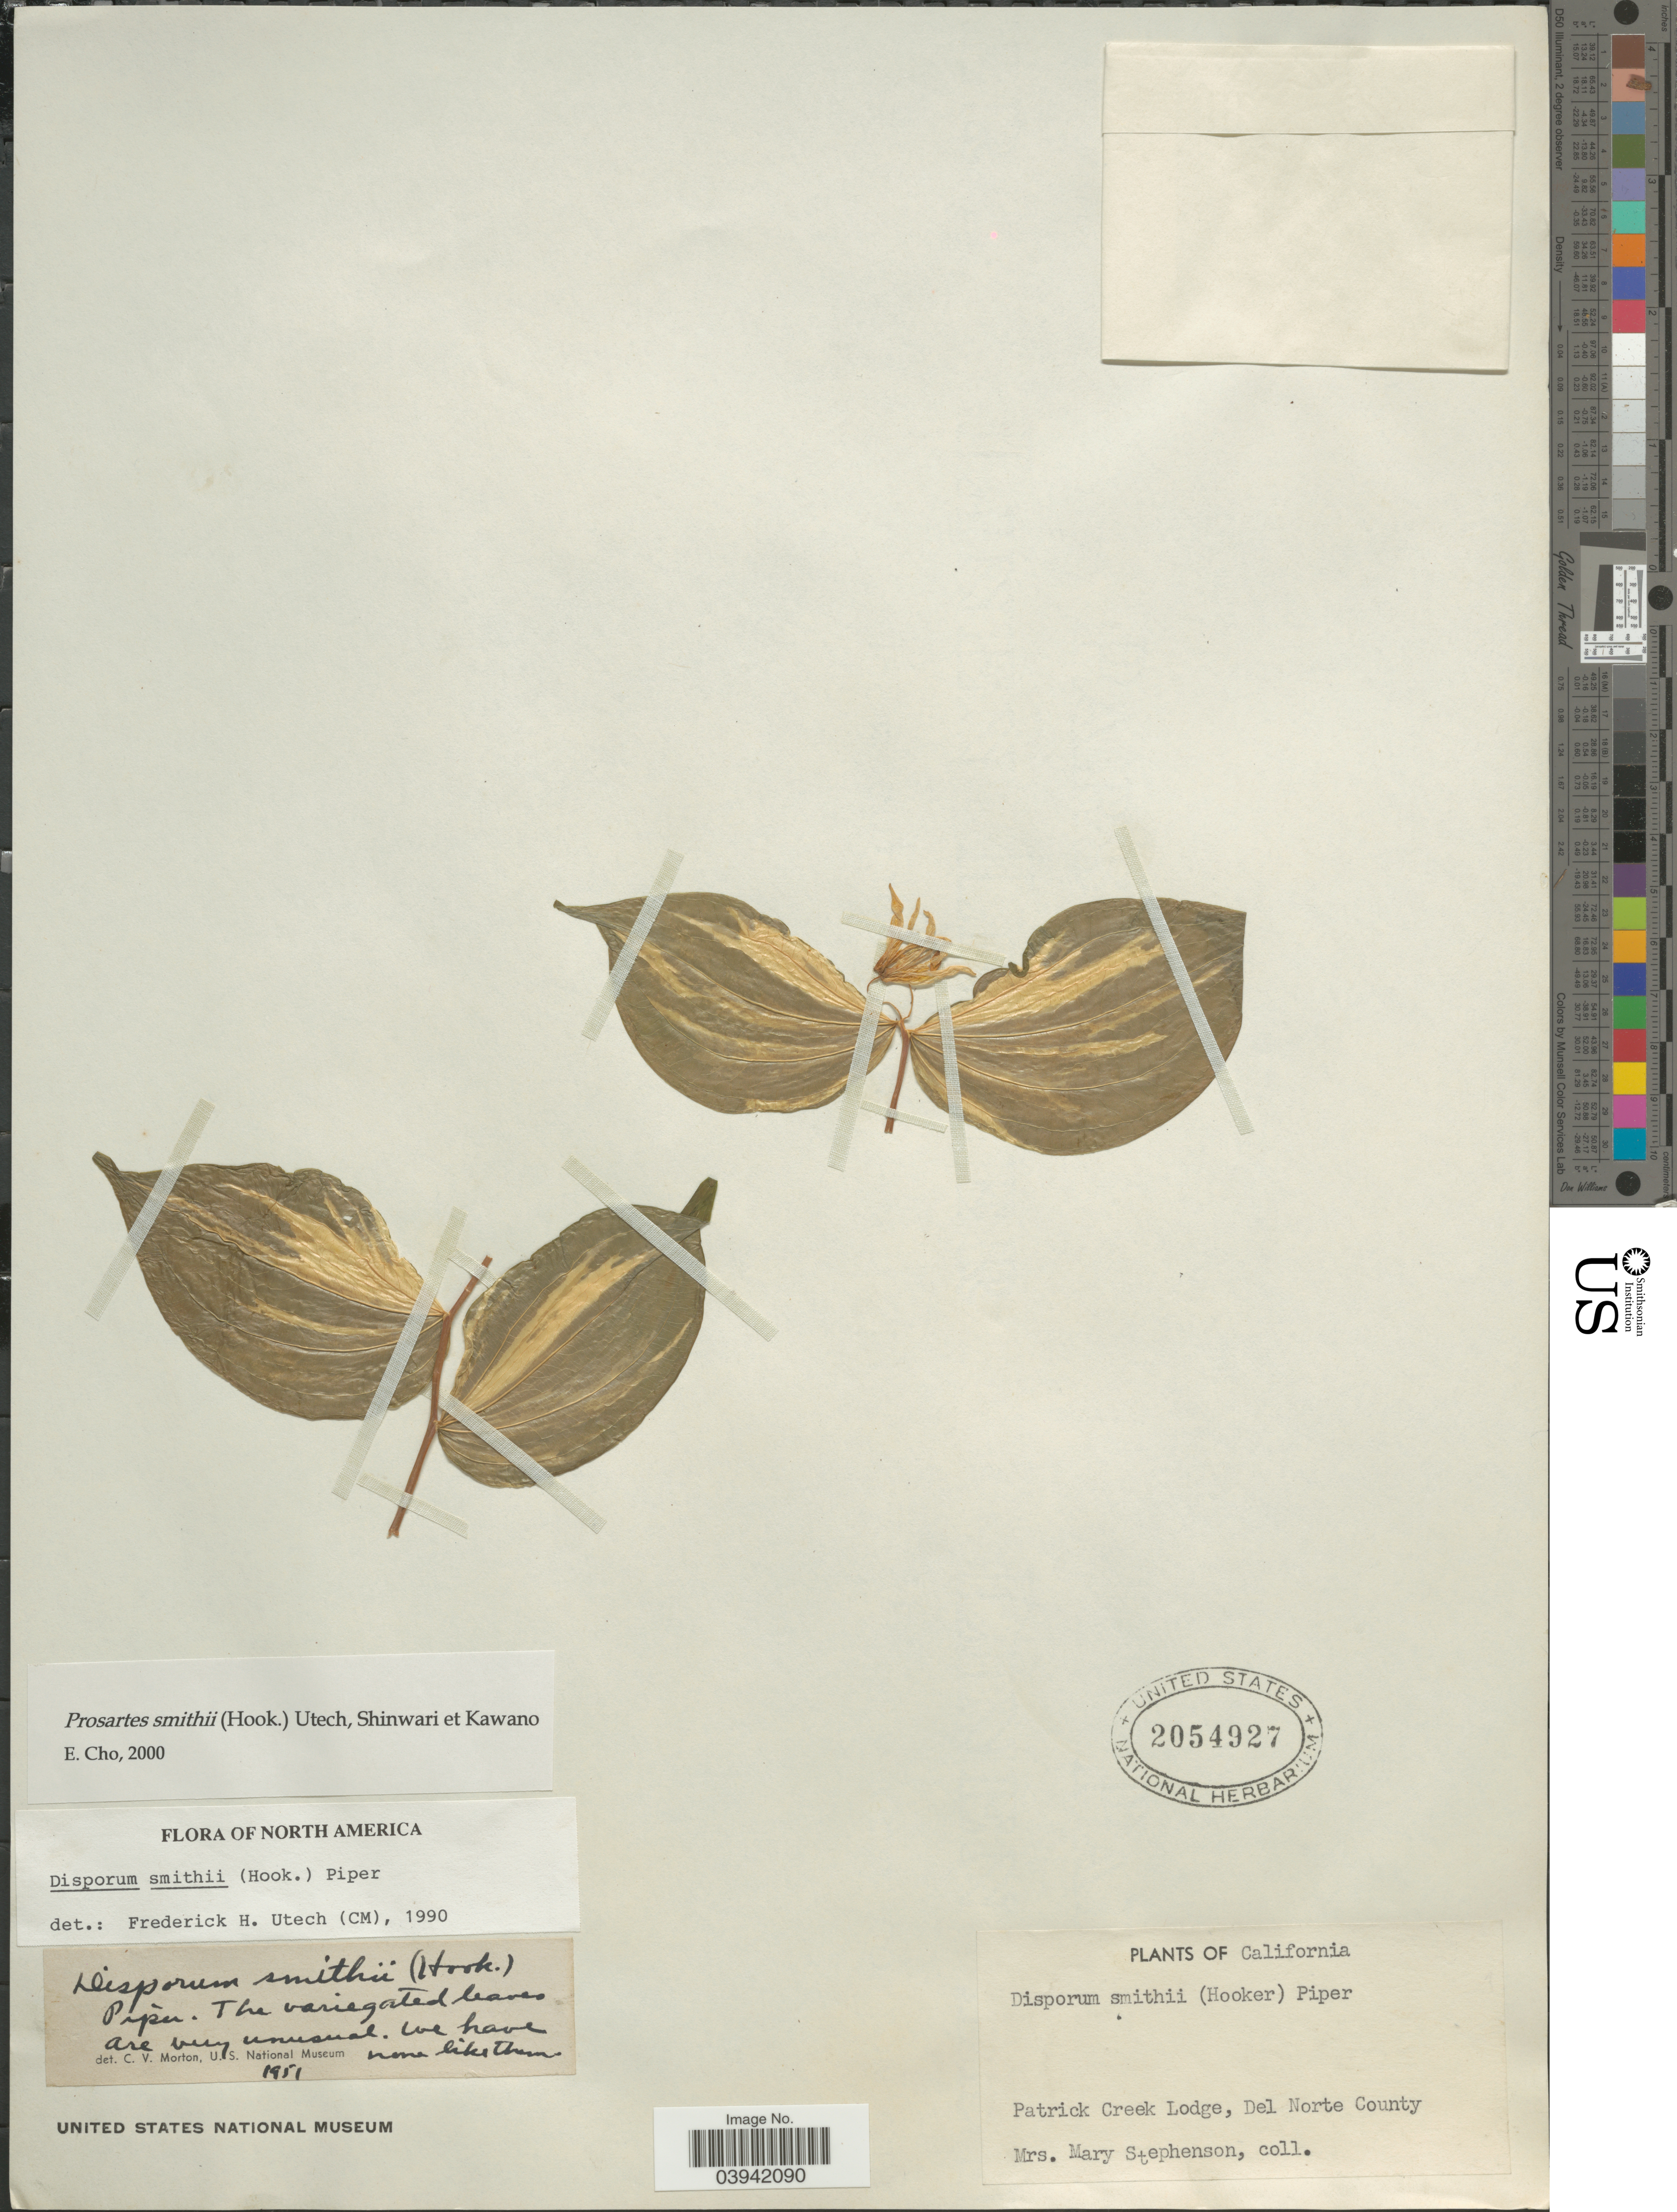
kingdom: Plantae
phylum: Tracheophyta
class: Liliopsida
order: Liliales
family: Liliaceae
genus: Prosartes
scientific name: Prosartes smithii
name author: (Hook.) Utech et al.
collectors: M. R. Stephenson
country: United States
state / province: California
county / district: Del Norte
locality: Patrick Creek Lodge, Del Norte County.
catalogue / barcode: US 2054927